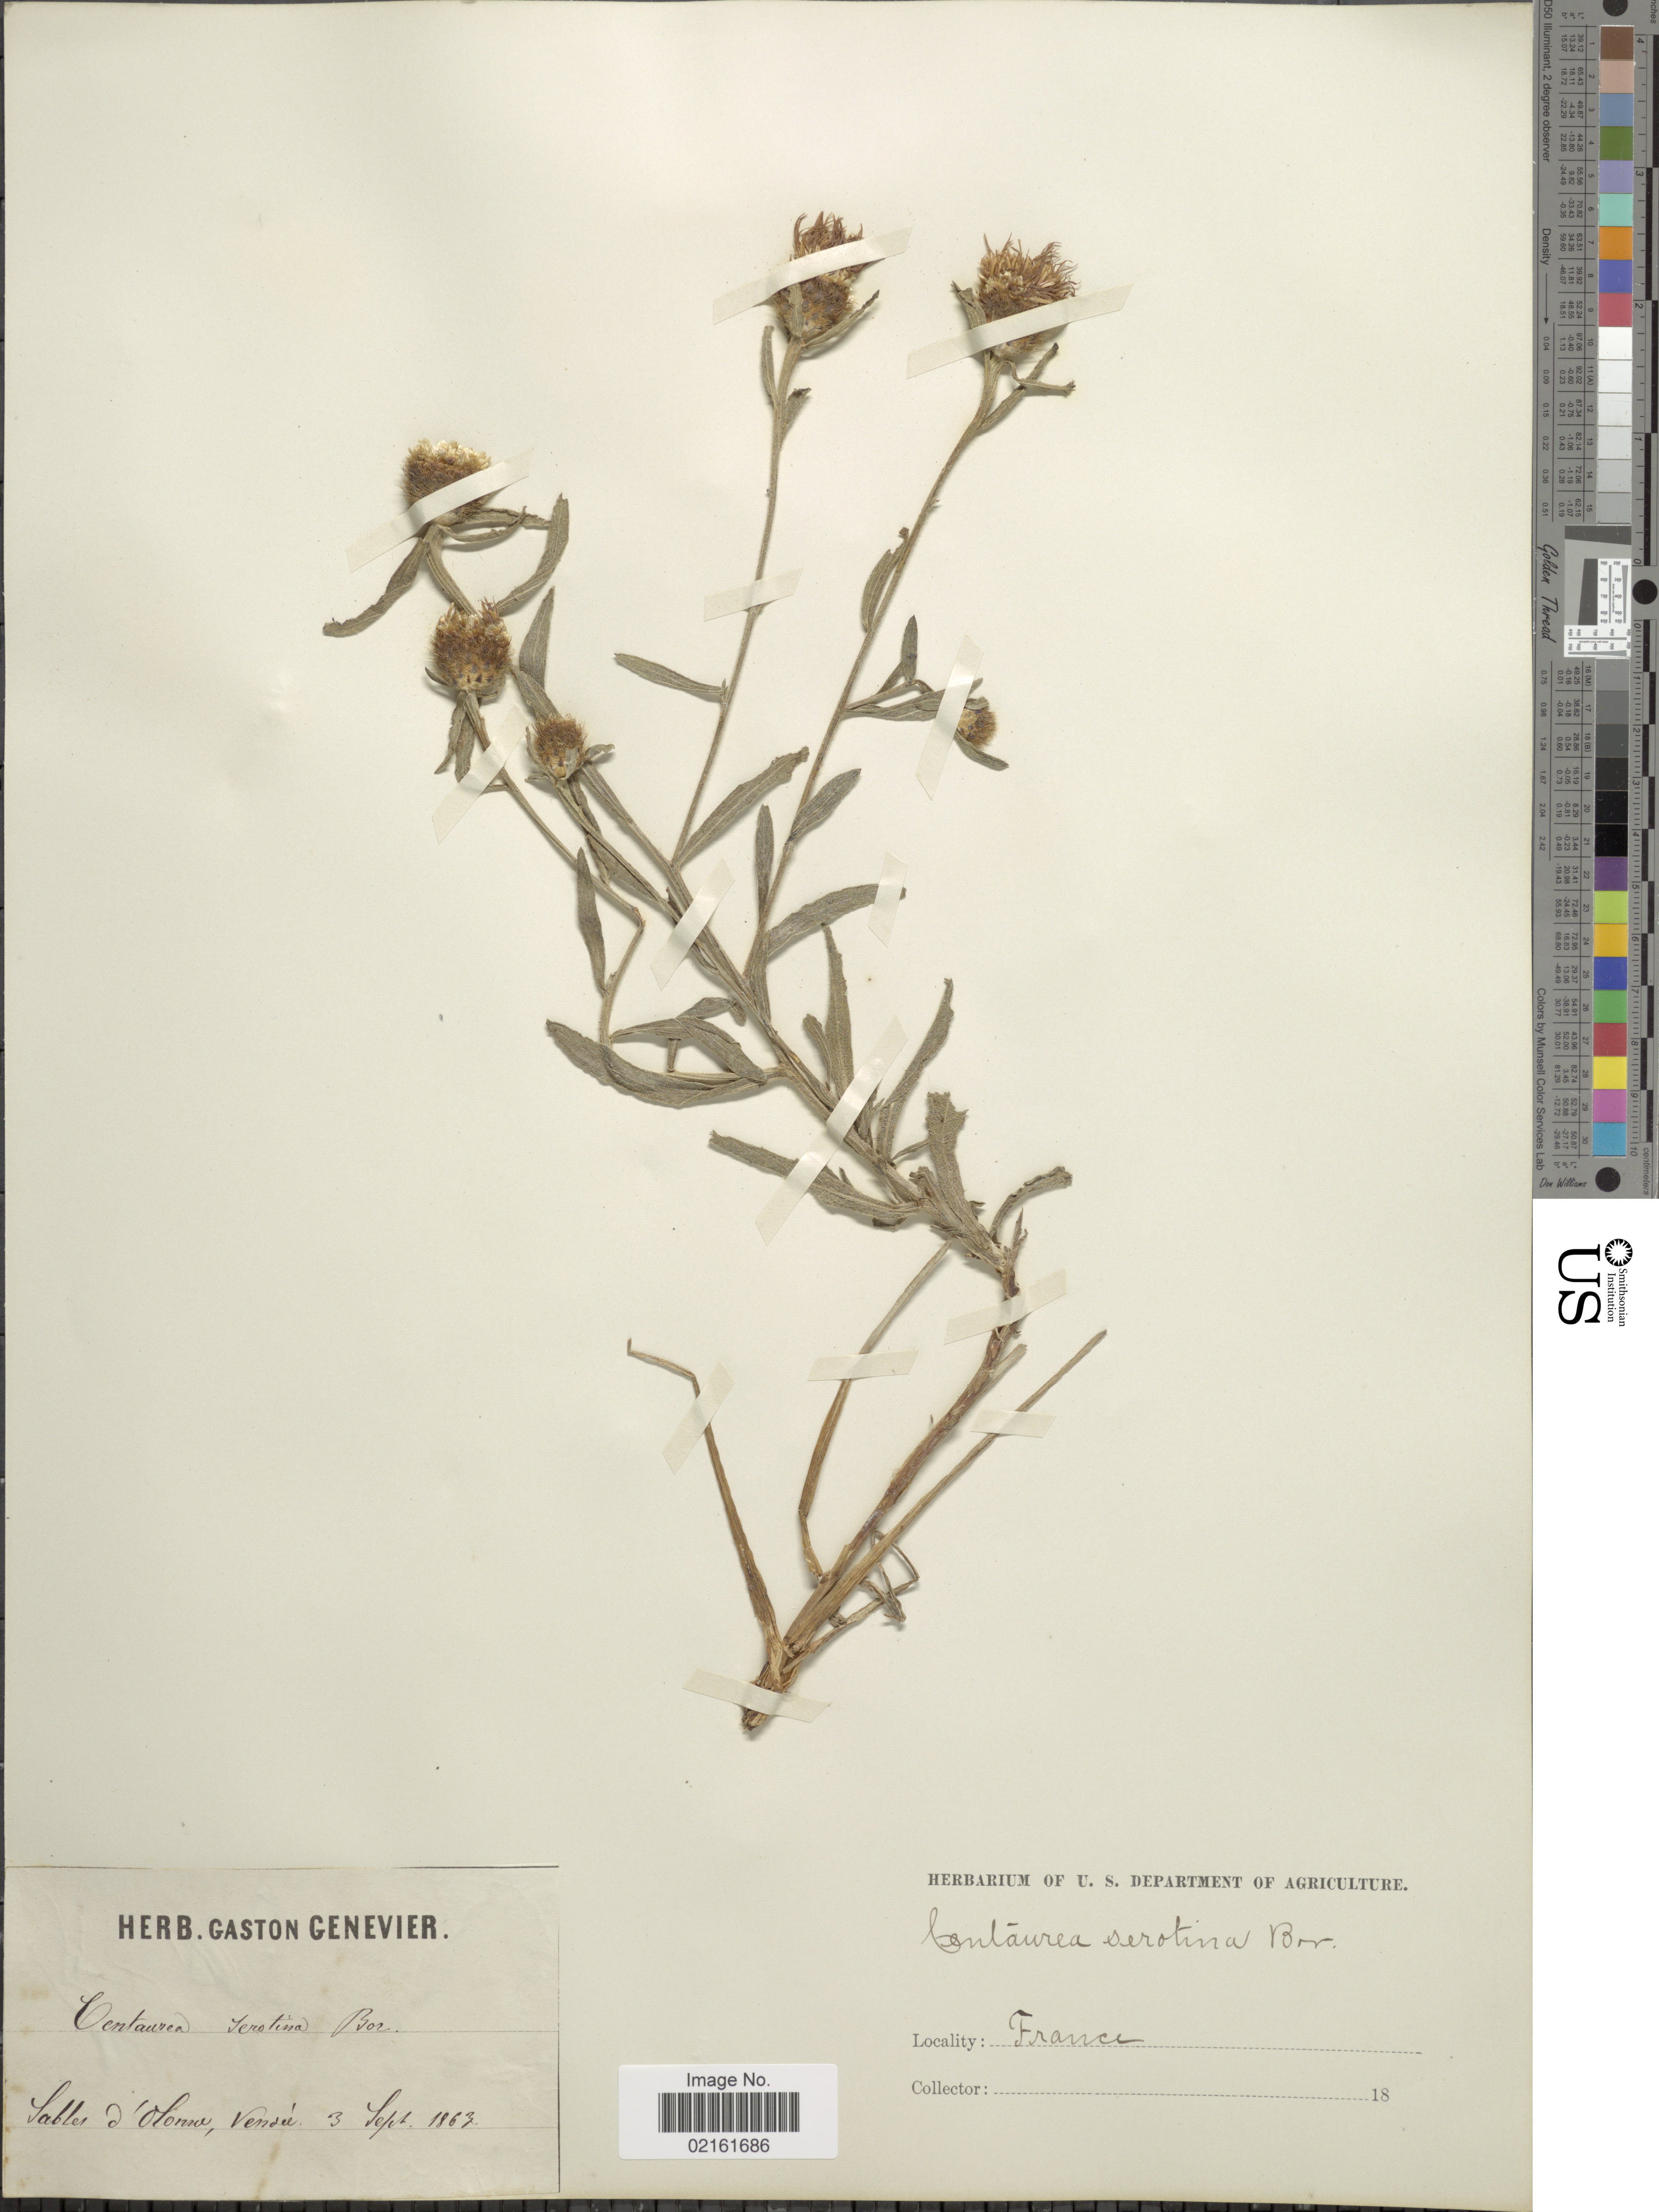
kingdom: Plantae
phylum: Tracheophyta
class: Magnoliopsida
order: Asterales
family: Asteraceae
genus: Centaurea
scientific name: Centaurea decipiens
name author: Thuill.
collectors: ex herb. G. Genevier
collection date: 1863-09-03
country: France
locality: Sables d'Olonne, Vendeé [interpreted]